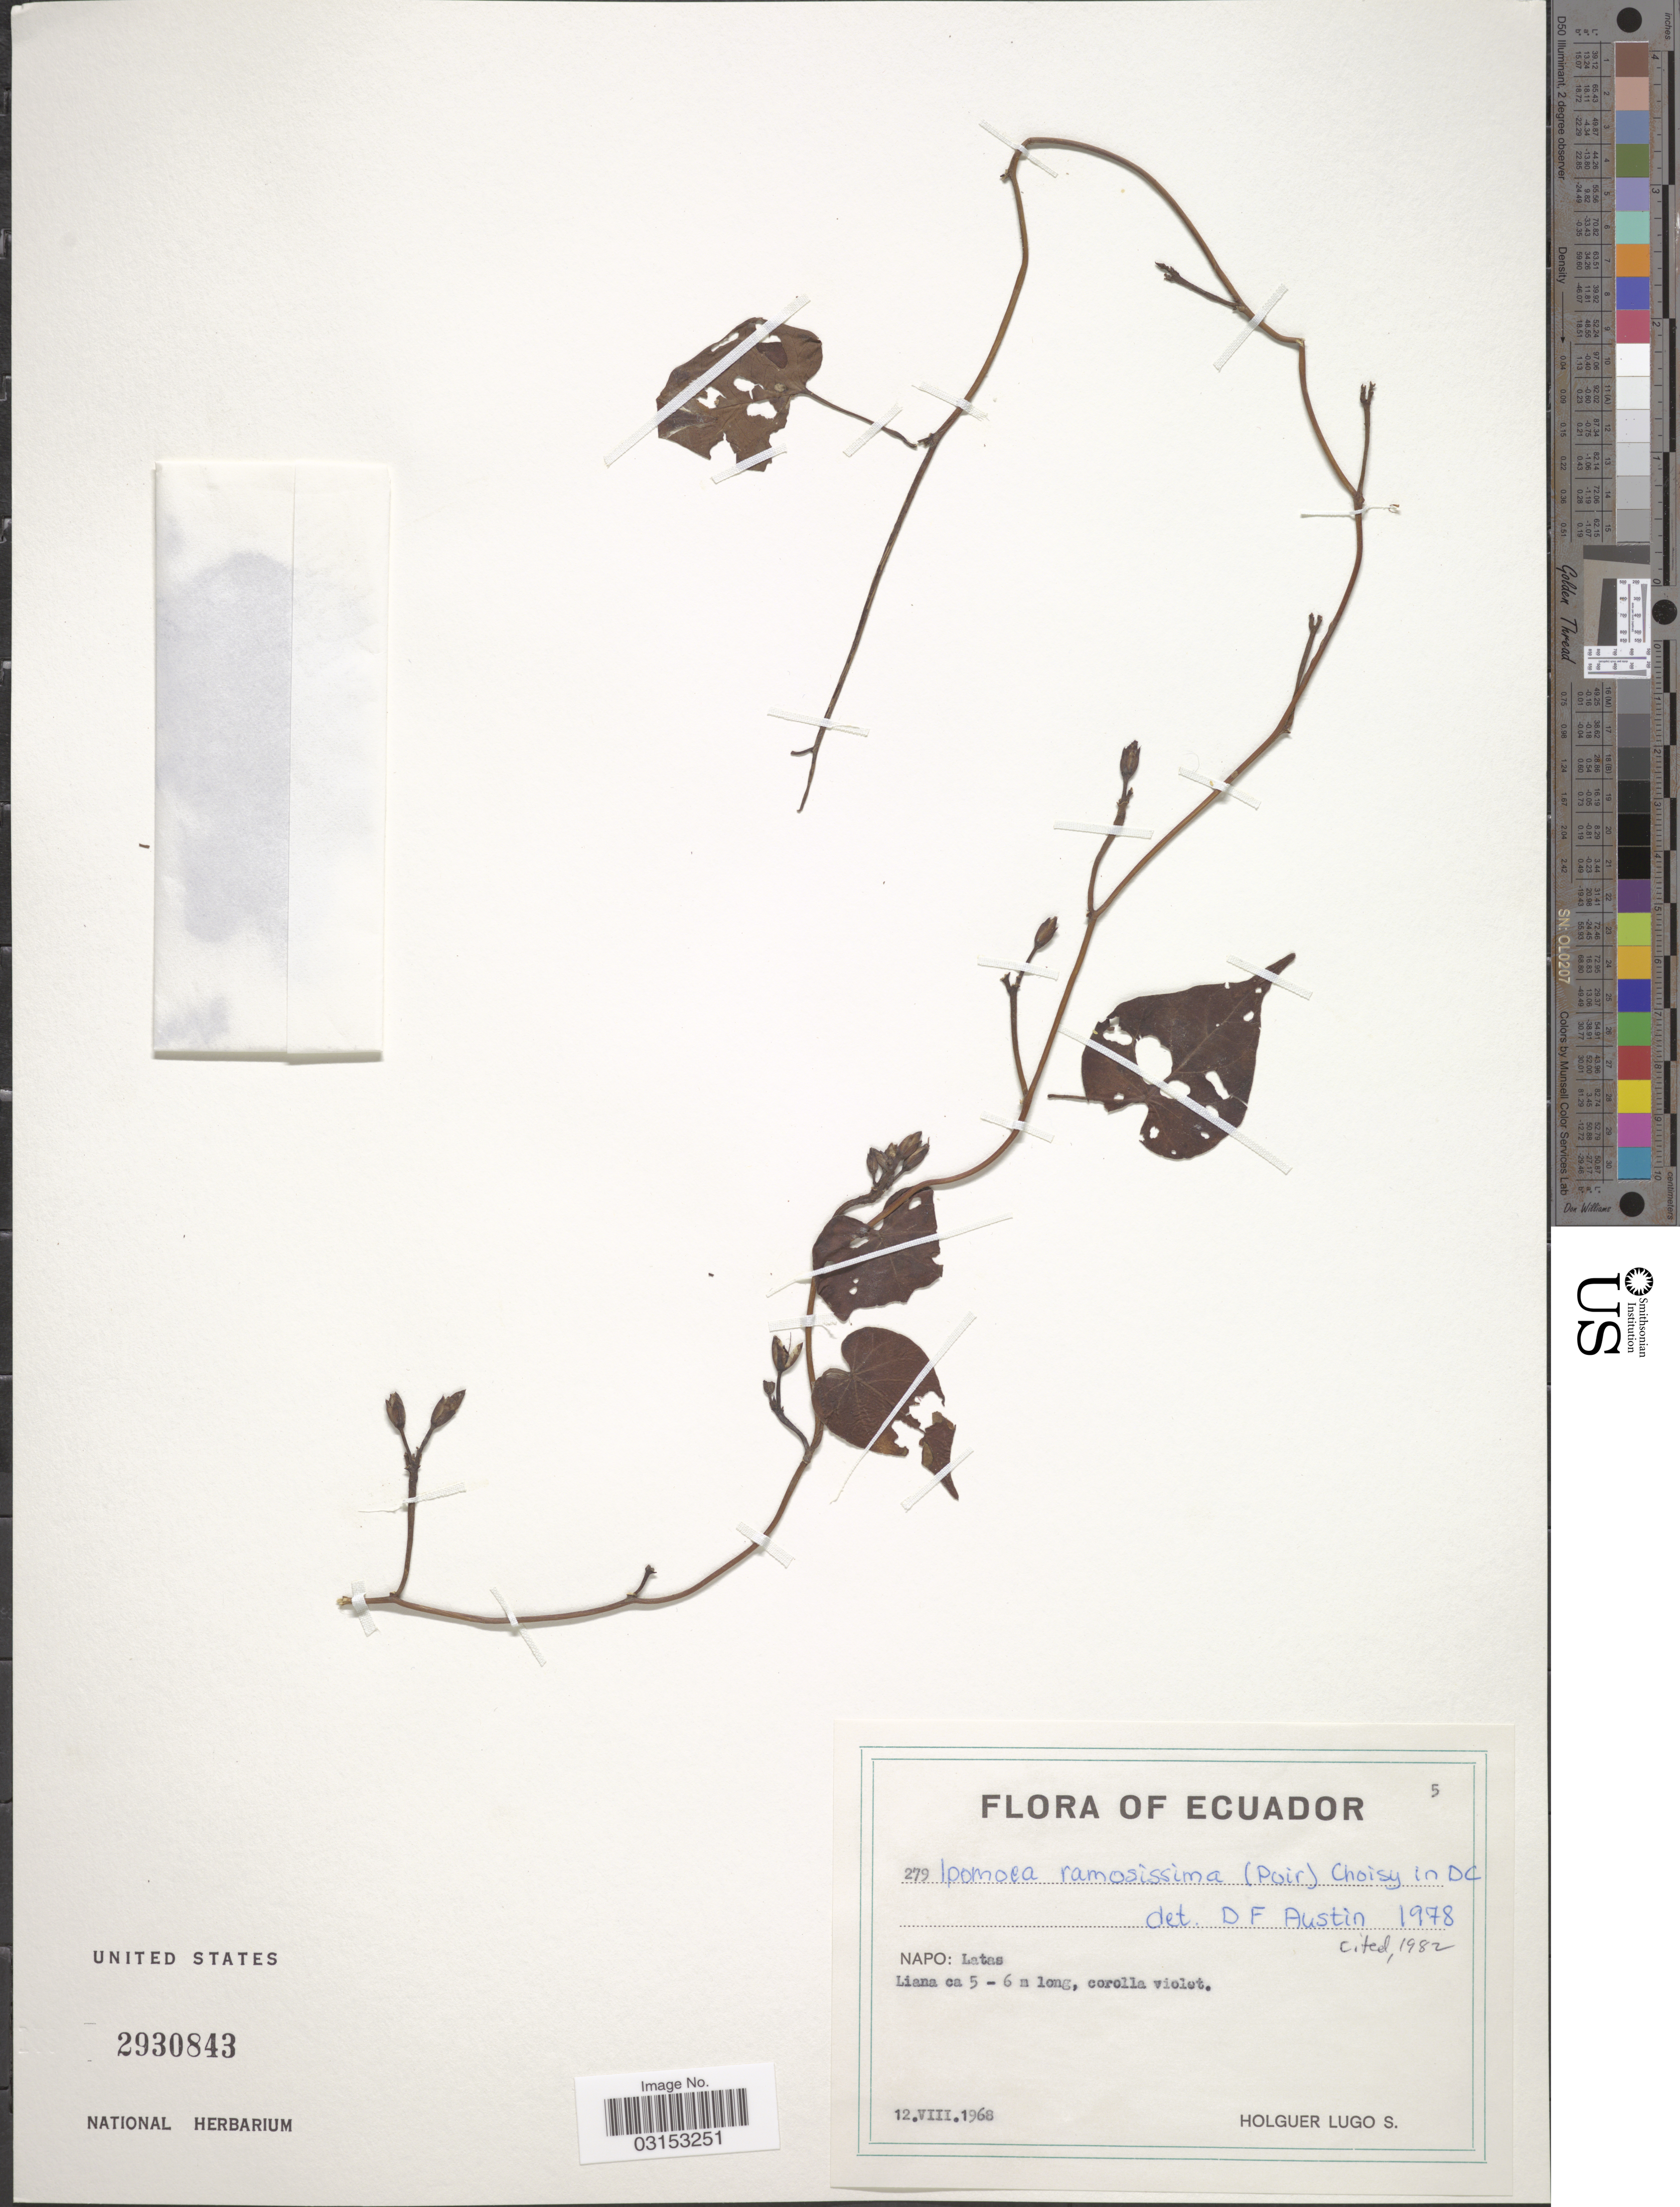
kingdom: Plantae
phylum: Tracheophyta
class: Magnoliopsida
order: Solanales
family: Convolvulaceae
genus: Ipomoea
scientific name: Ipomoea ramosissima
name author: (Poir.) Choisy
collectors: H. Lugo S.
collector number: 279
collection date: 1968-08-12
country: Ecuador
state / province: Napo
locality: Latas.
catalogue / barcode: US 2930843